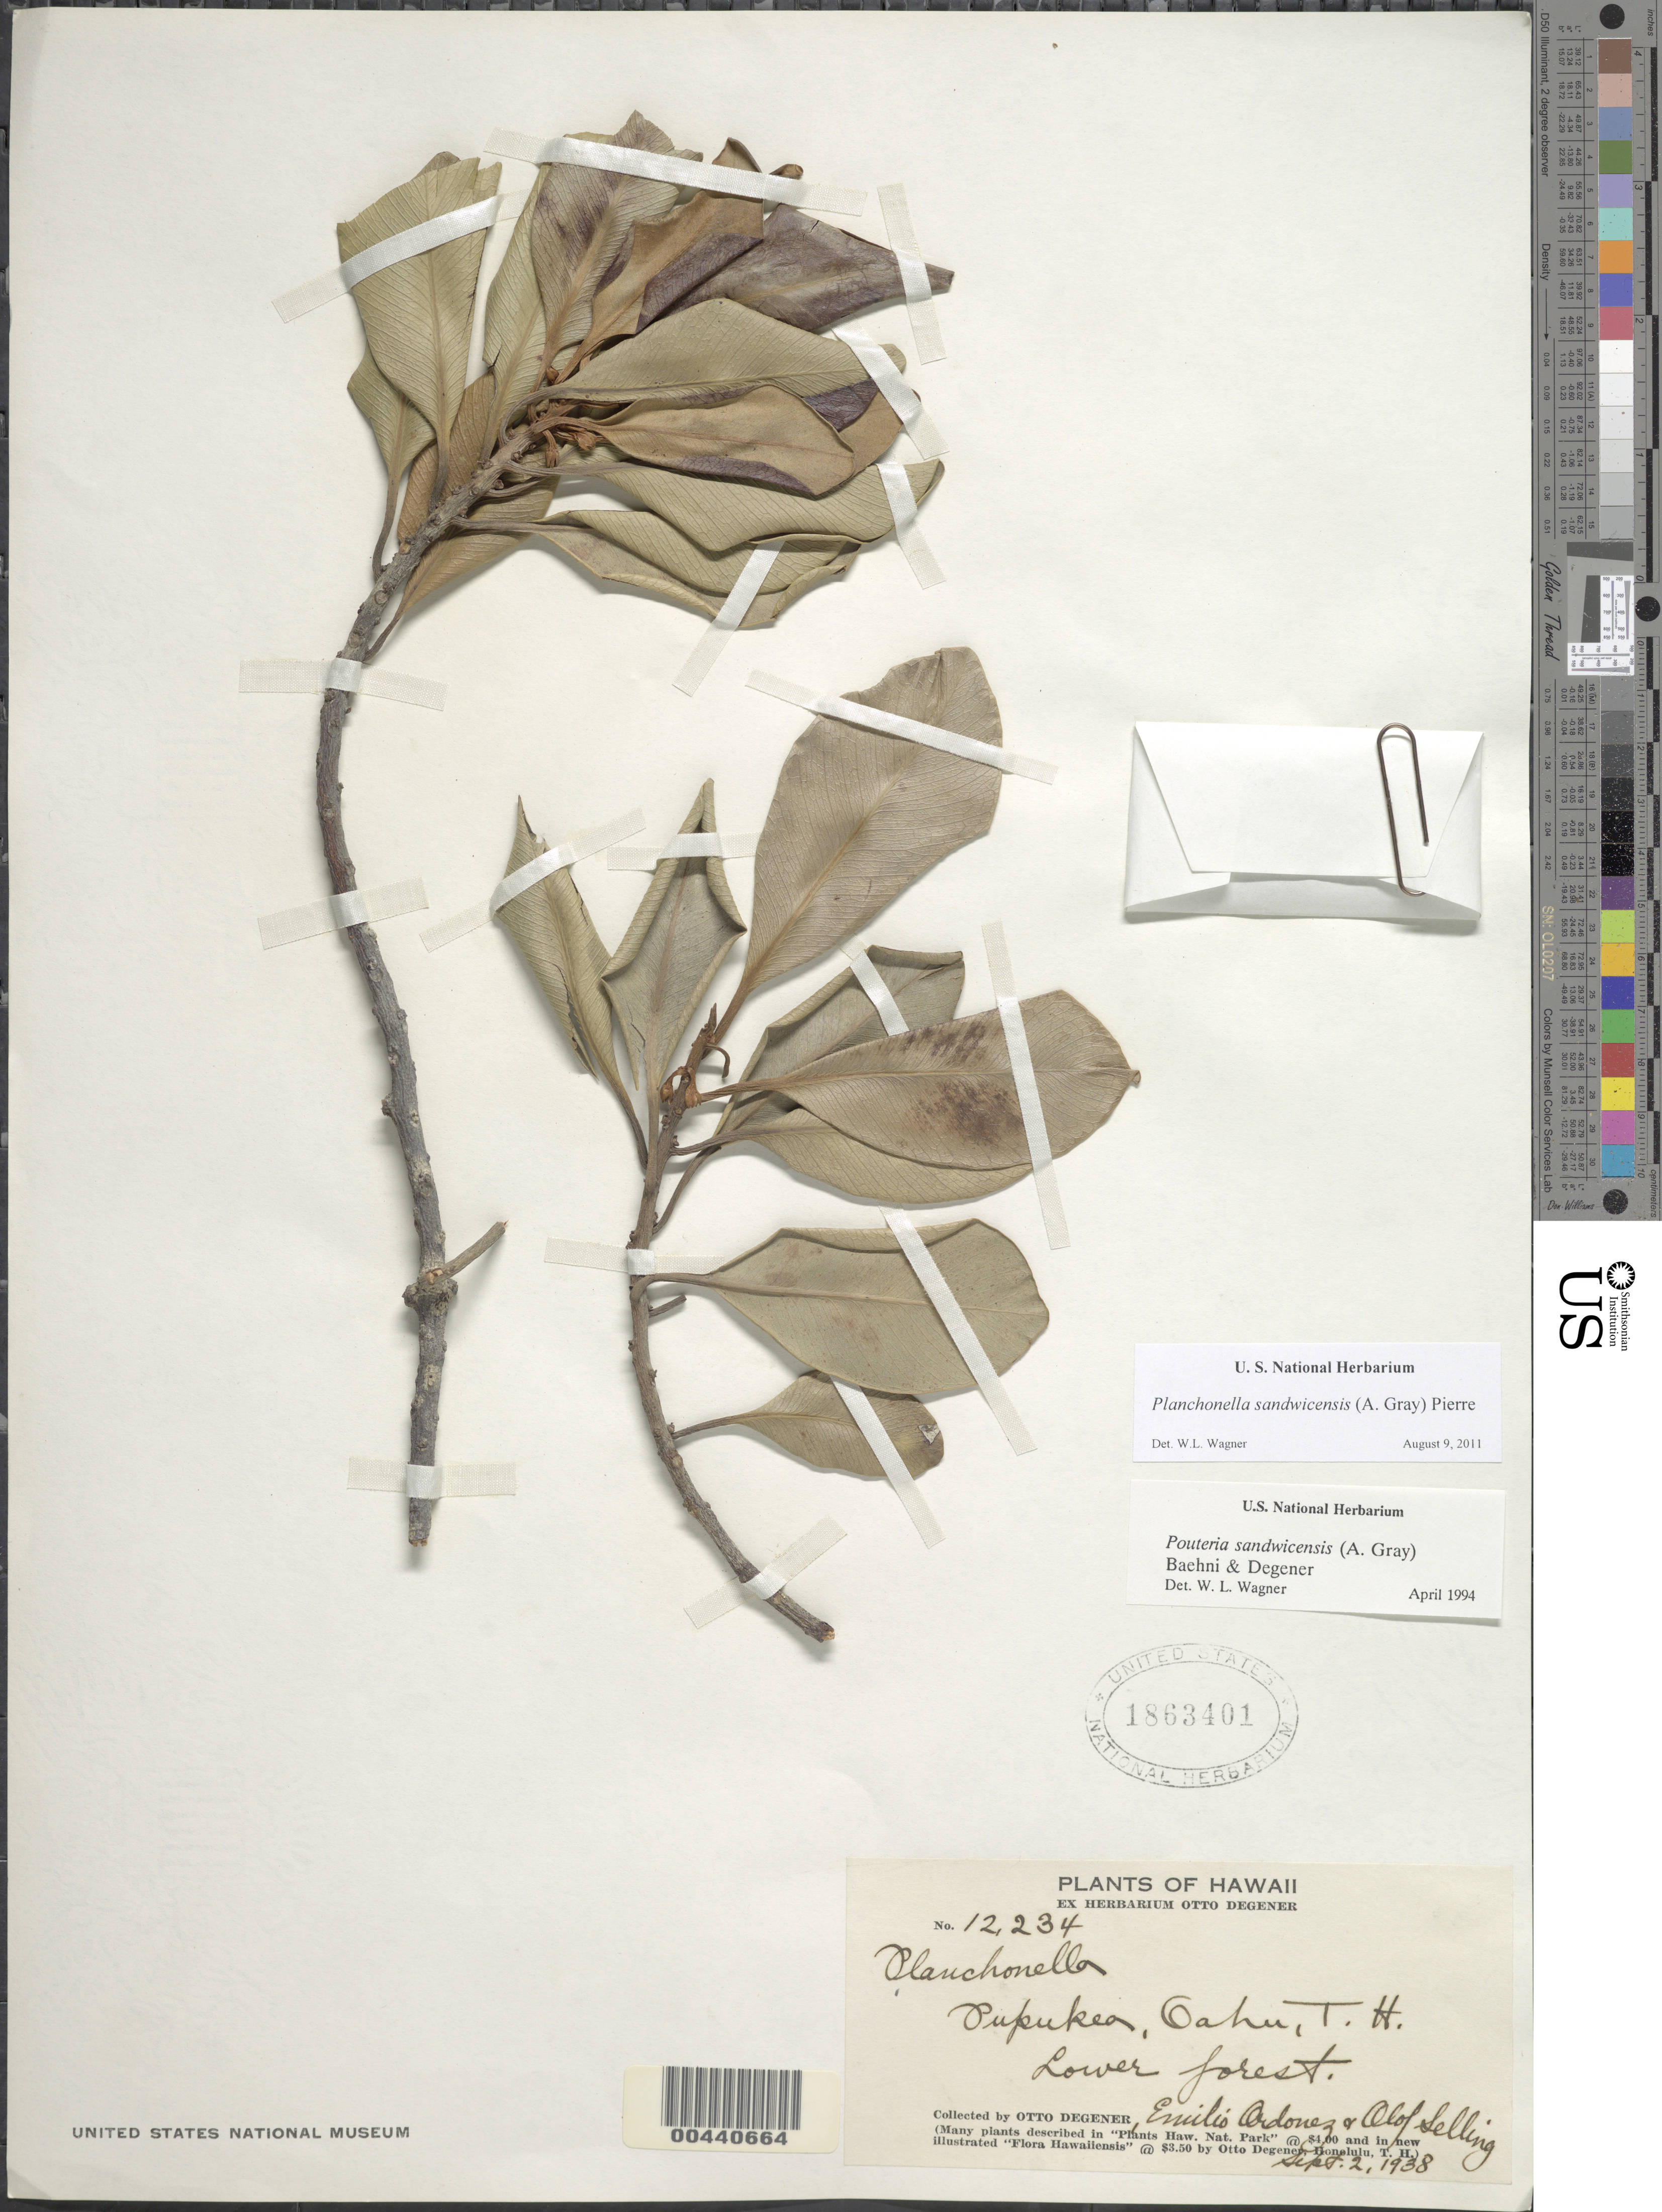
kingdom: Plantae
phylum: Tracheophyta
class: Magnoliopsida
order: Ericales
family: Sapotaceae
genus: Planchonella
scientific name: Planchonella spathulata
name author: (Hillebr.) Pierre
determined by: Wagner, W. L., (BOT), Smithsonian Institution - National Museum of Natural History (UNITED STATES)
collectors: O. Degener, E. Ordonez & O. Selling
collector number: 12234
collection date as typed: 2 Sep 1938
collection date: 1938-09-02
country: United States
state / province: Hawaii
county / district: Honolulu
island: Oahu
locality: Pupukea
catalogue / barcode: US 1863401